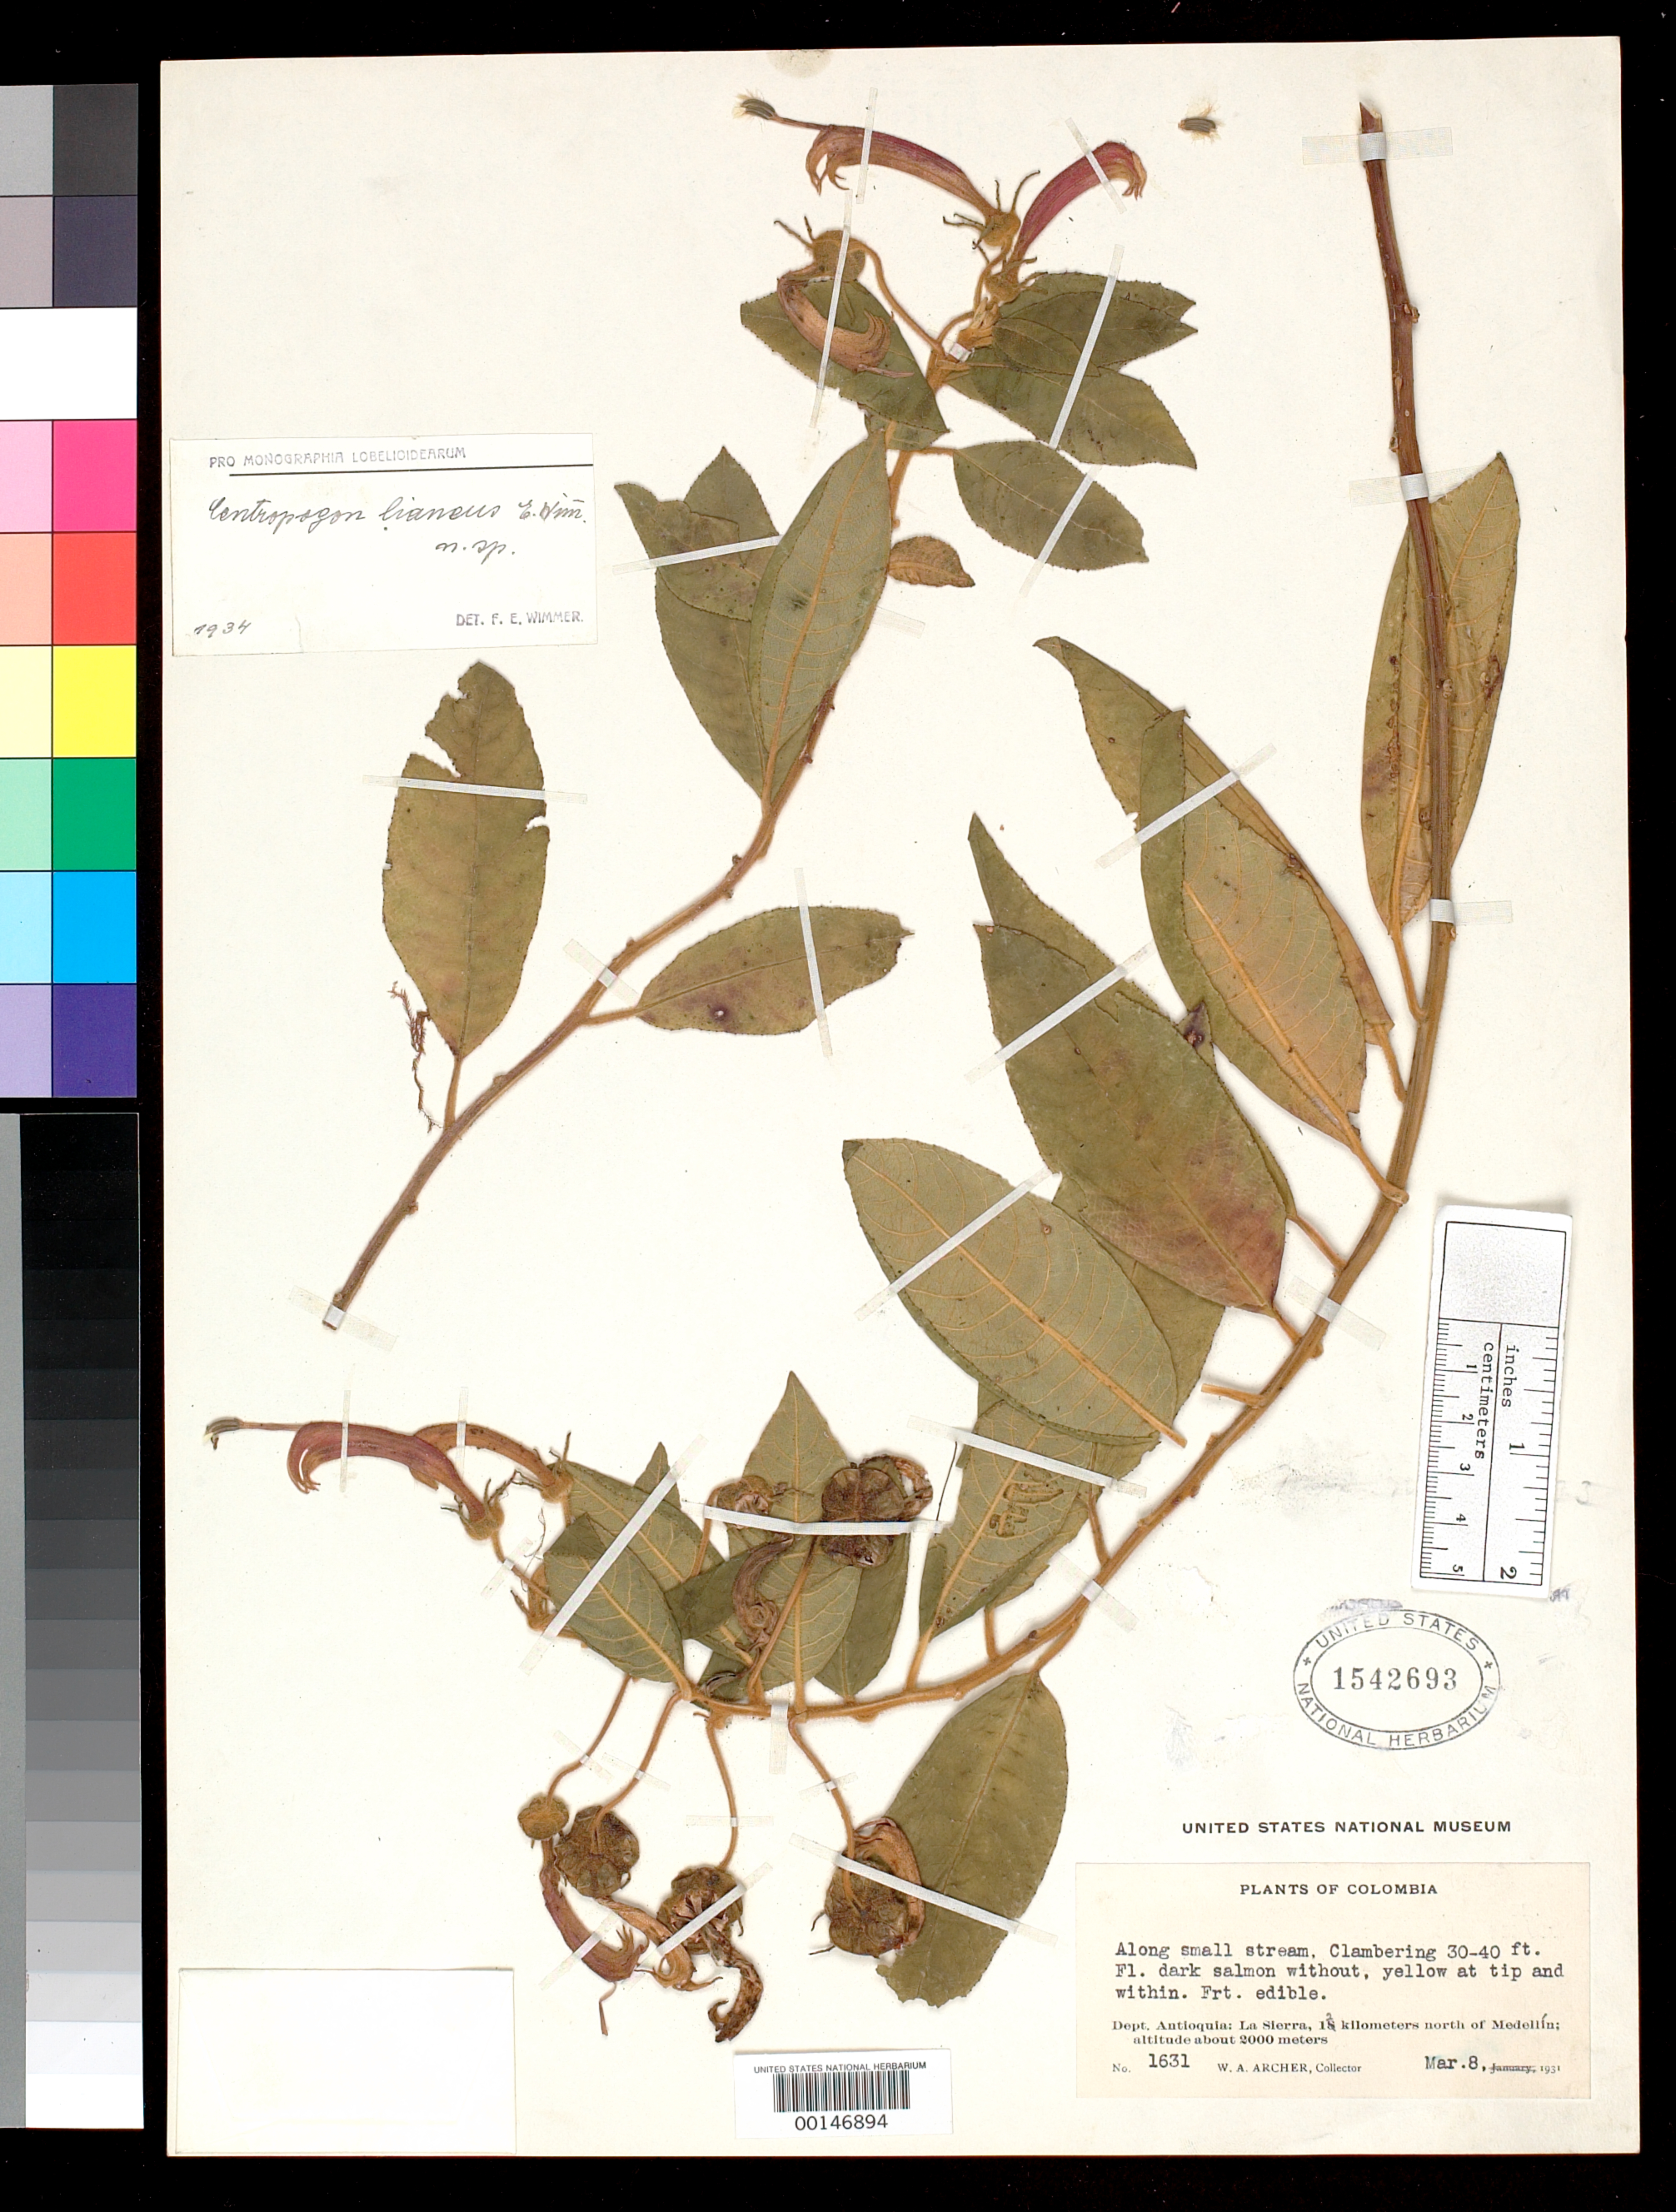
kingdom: Plantae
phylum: Tracheophyta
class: Magnoliopsida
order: Asterales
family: Campanulaceae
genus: Centropogon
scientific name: Centropogon lianeus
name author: E. Wimm.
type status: Holotype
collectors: W. A. Archer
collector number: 1631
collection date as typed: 08 Mar 1931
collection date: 1931-03-08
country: Colombia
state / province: Antioquia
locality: La Sierra, 12 km N of Medellin.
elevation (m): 2000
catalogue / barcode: US 1542693